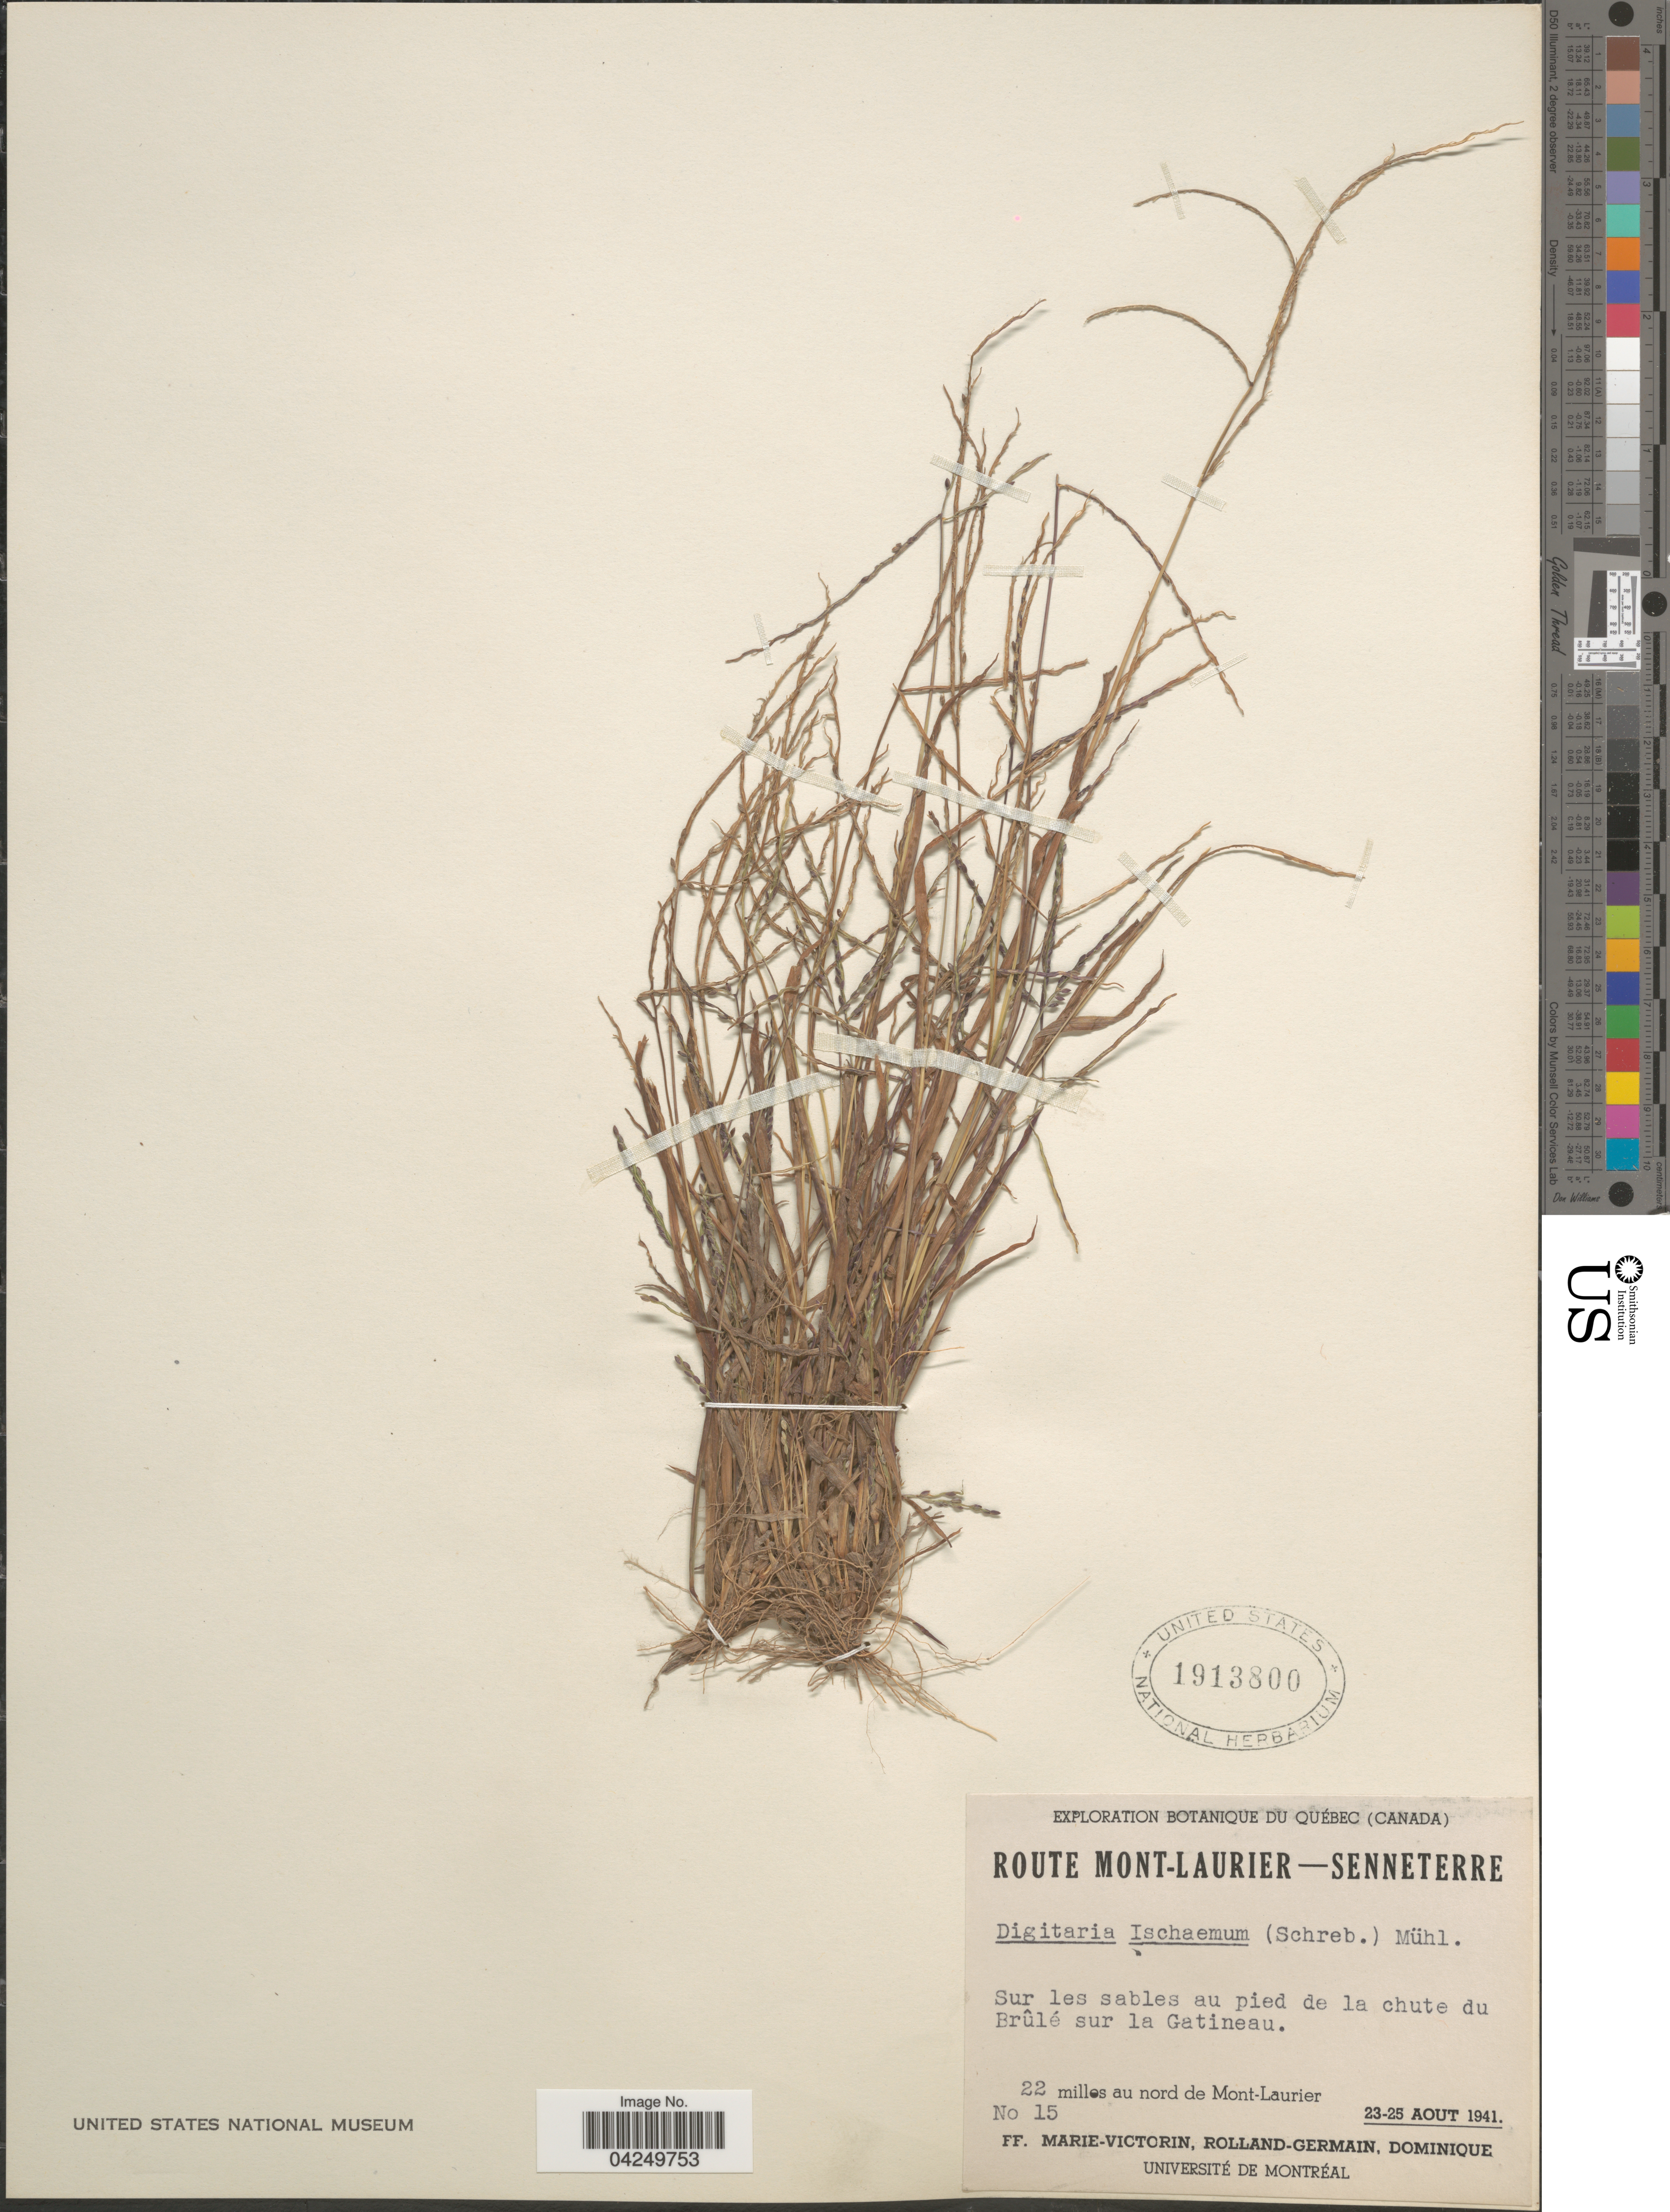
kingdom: Plantae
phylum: Tracheophyta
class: Liliopsida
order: Poales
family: Poaceae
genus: Digitaria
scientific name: Digitaria ischaemum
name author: (Schreber) Schreber ex Muhl.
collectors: F. Marie-Victorin, Rolland-Germain & Dominique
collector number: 15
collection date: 1941-08-23/1941-08-25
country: Canada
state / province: Quebec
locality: Exploration Botanique du Québec. Route Mont-Laurier - Senneterre. Sur les sables au pied de la chute du Brûlé sur la Gatineau. 22 milles au nord de Mont-Laurier.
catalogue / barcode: US 1913800